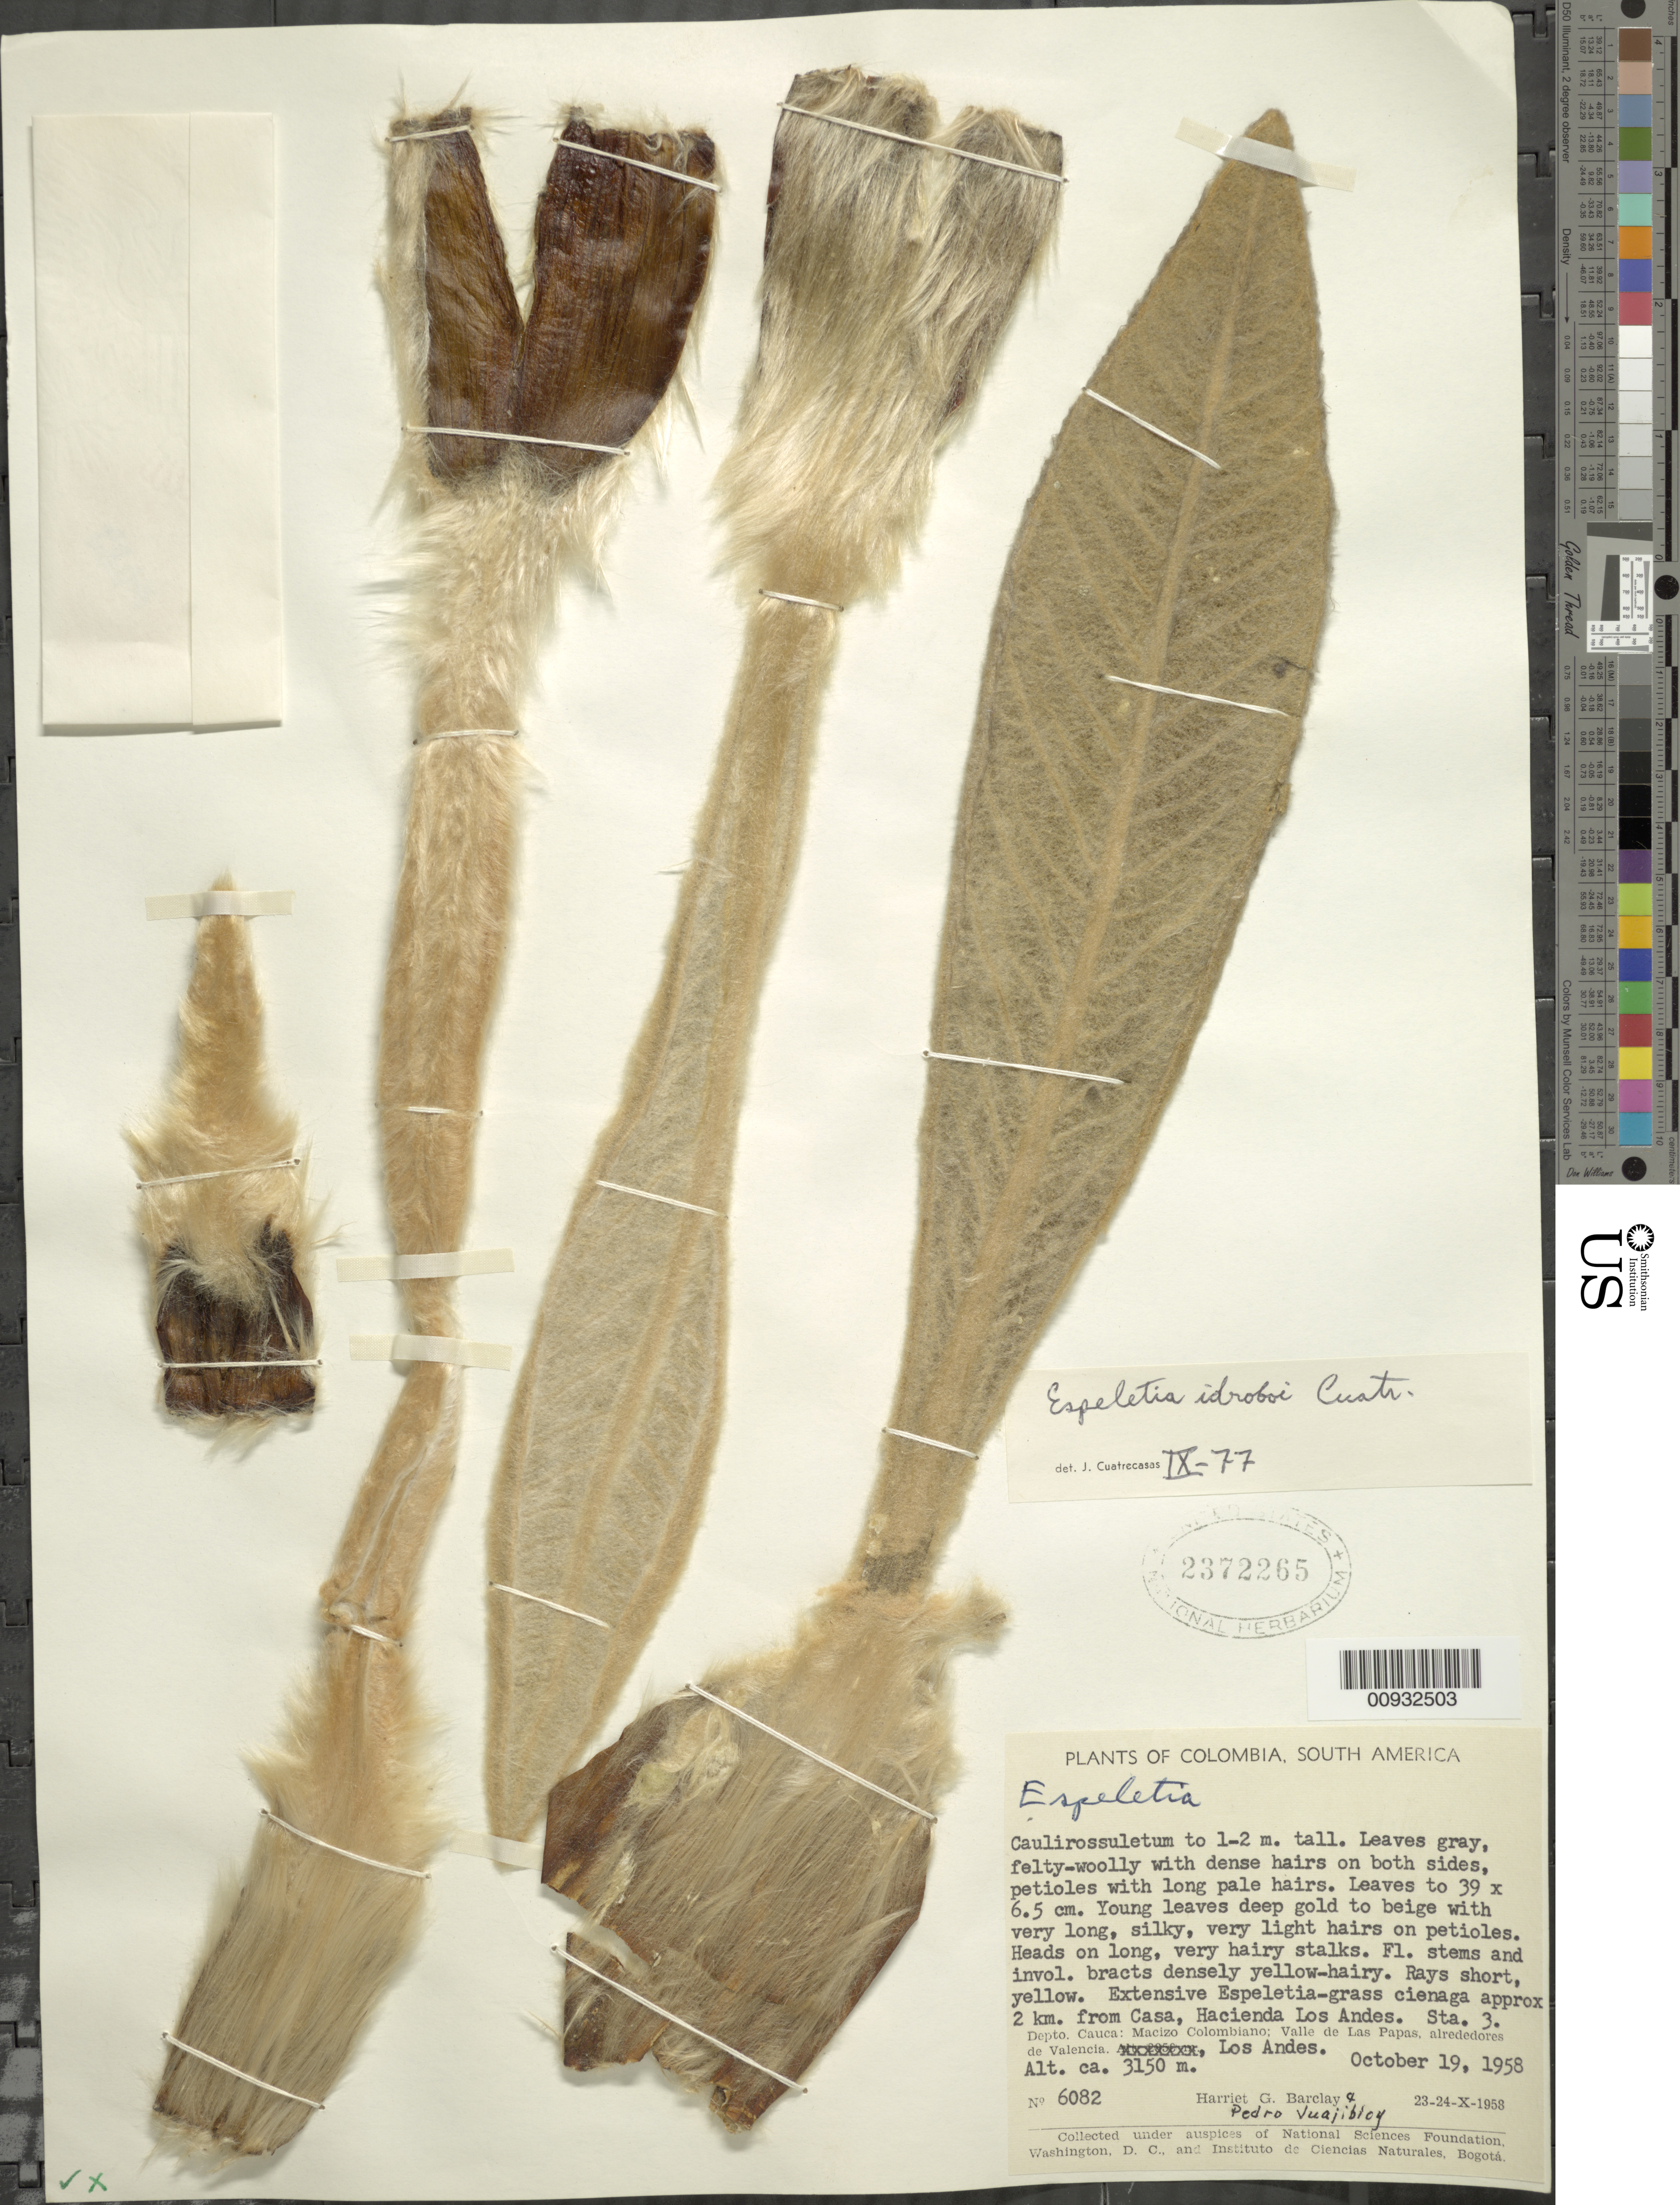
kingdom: Plantae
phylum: Tracheophyta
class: Magnoliopsida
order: Asterales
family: Asteraceae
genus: Espeletia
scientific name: Espeletia idroboi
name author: Cuatrec.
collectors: H. G. Barclay & P. Juajibioy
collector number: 6082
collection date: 1958-10-19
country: Colombia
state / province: Cauca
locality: P. de las Papas. Macizo Colombiano, alrededores de valencia, Los Andes. Cerca de la hacienda Los Andes, a 2 km de la casa. Estación 3.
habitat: Extensive Espeletia-Grass cienaga (wet area).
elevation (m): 3150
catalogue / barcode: US 2372265